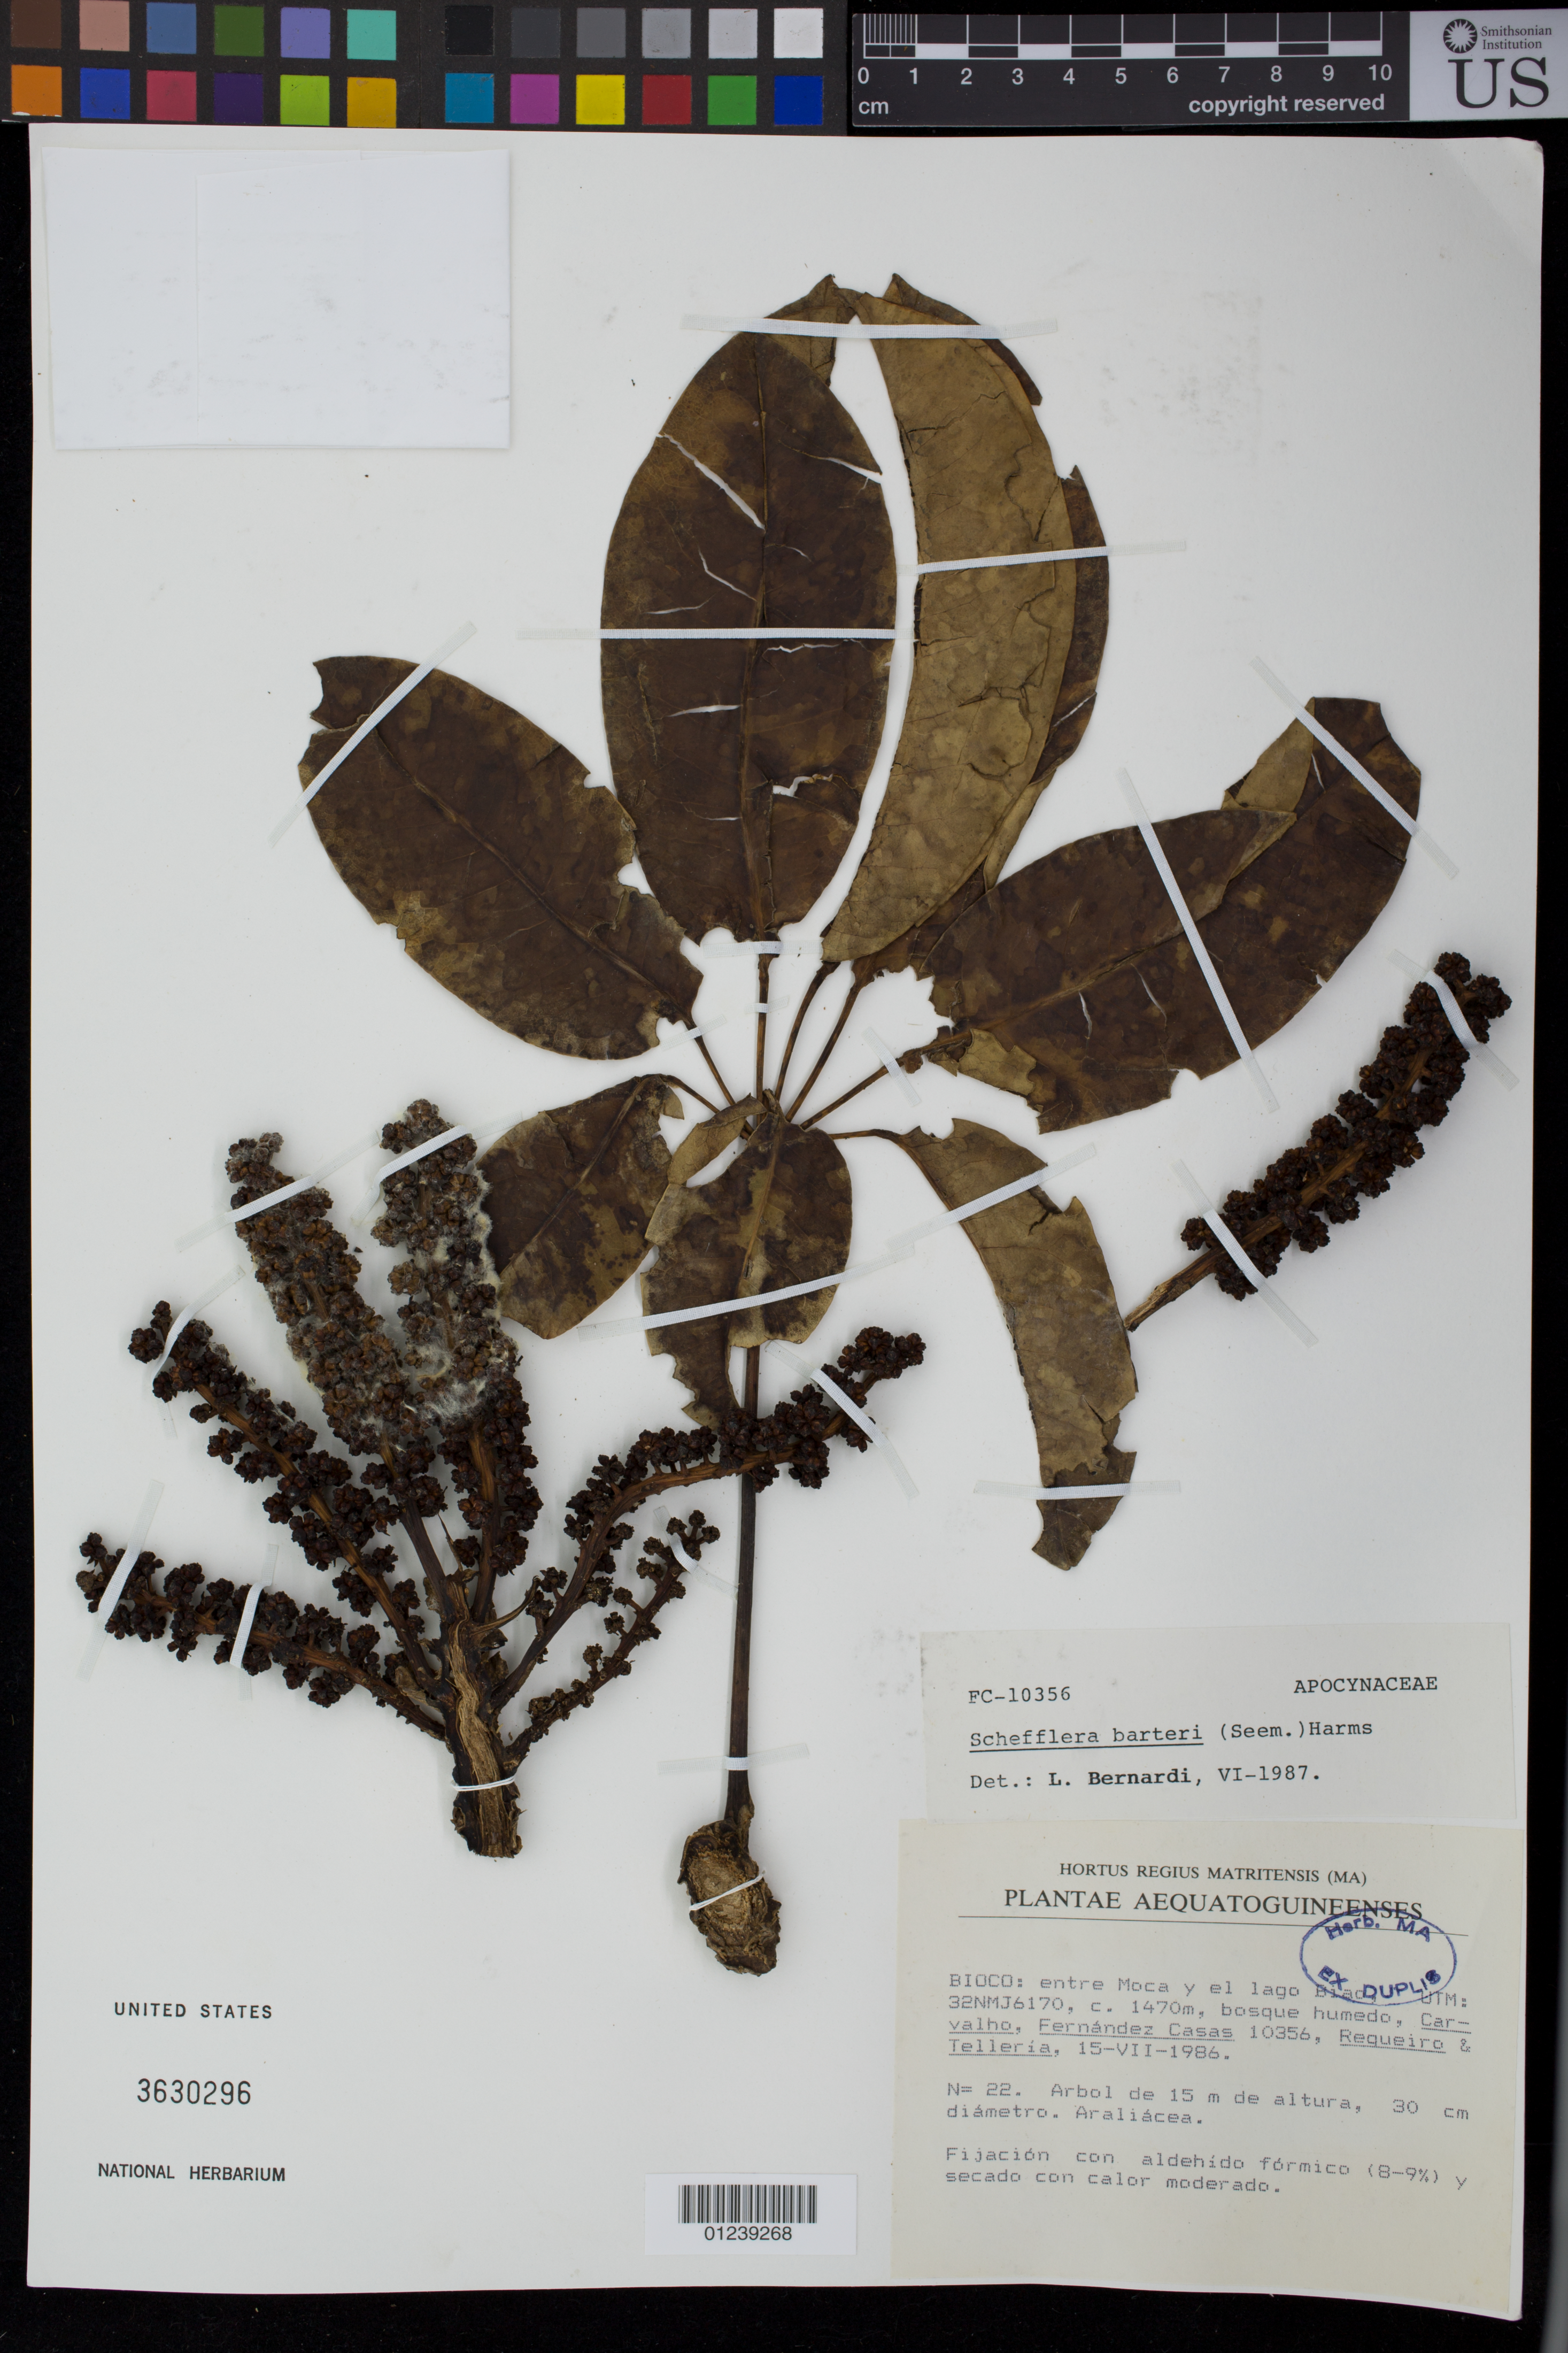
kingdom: Plantae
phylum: Tracheophyta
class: Magnoliopsida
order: Apiales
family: Araliaceae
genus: Schefflera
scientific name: Schefflera barteri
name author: (Seeman) Harms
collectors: F. Cavalho & -. Telleria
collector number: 10356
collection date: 1986-07-15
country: Equatorial Guinea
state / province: Bioko Sur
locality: Entre Moca y el lago Biao. UTM: 32NMJ6170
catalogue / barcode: US 3630296